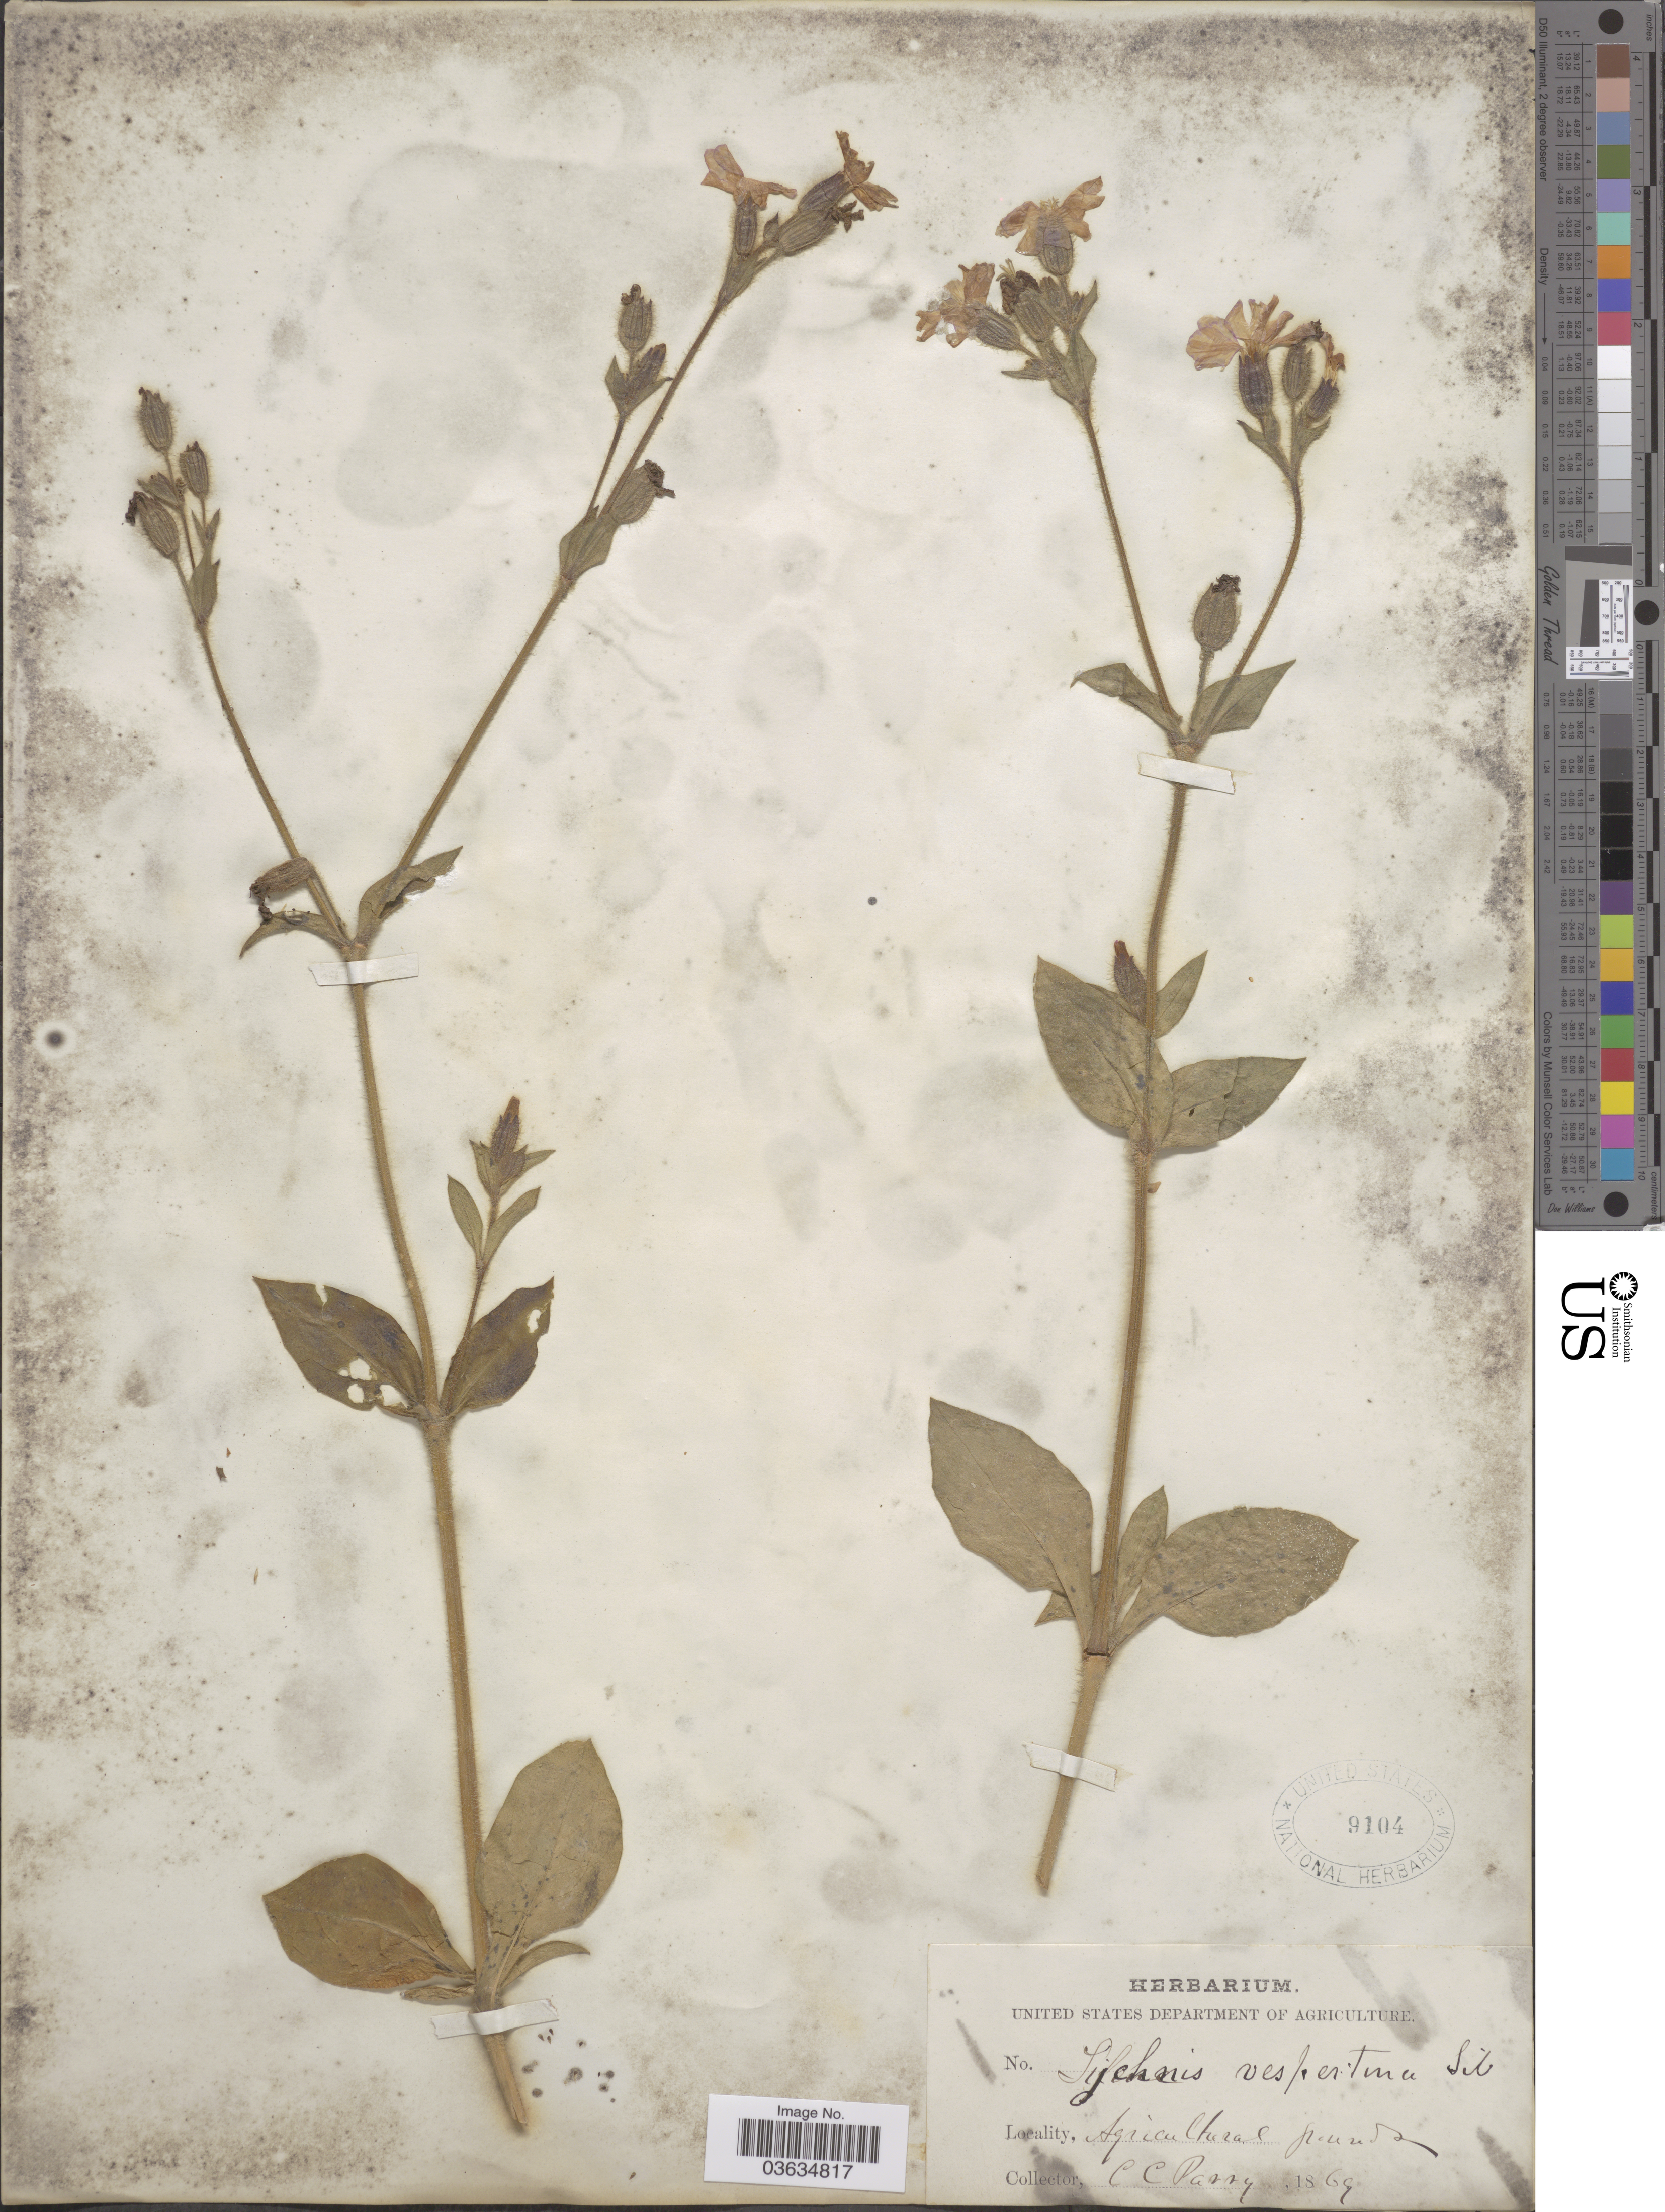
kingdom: Plantae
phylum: Tracheophyta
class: Magnoliopsida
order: Caryophyllales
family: Caryophyllaceae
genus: Silene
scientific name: Silene dioica subsp. dioica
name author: (L.) Clairv.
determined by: Strong, Mark T., (BOT), Smithsonian Institution - National Museum of Natural History (UNITED STATES)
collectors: C. C. Parry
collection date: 1869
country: United States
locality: Agricultural grounds.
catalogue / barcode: US 9104